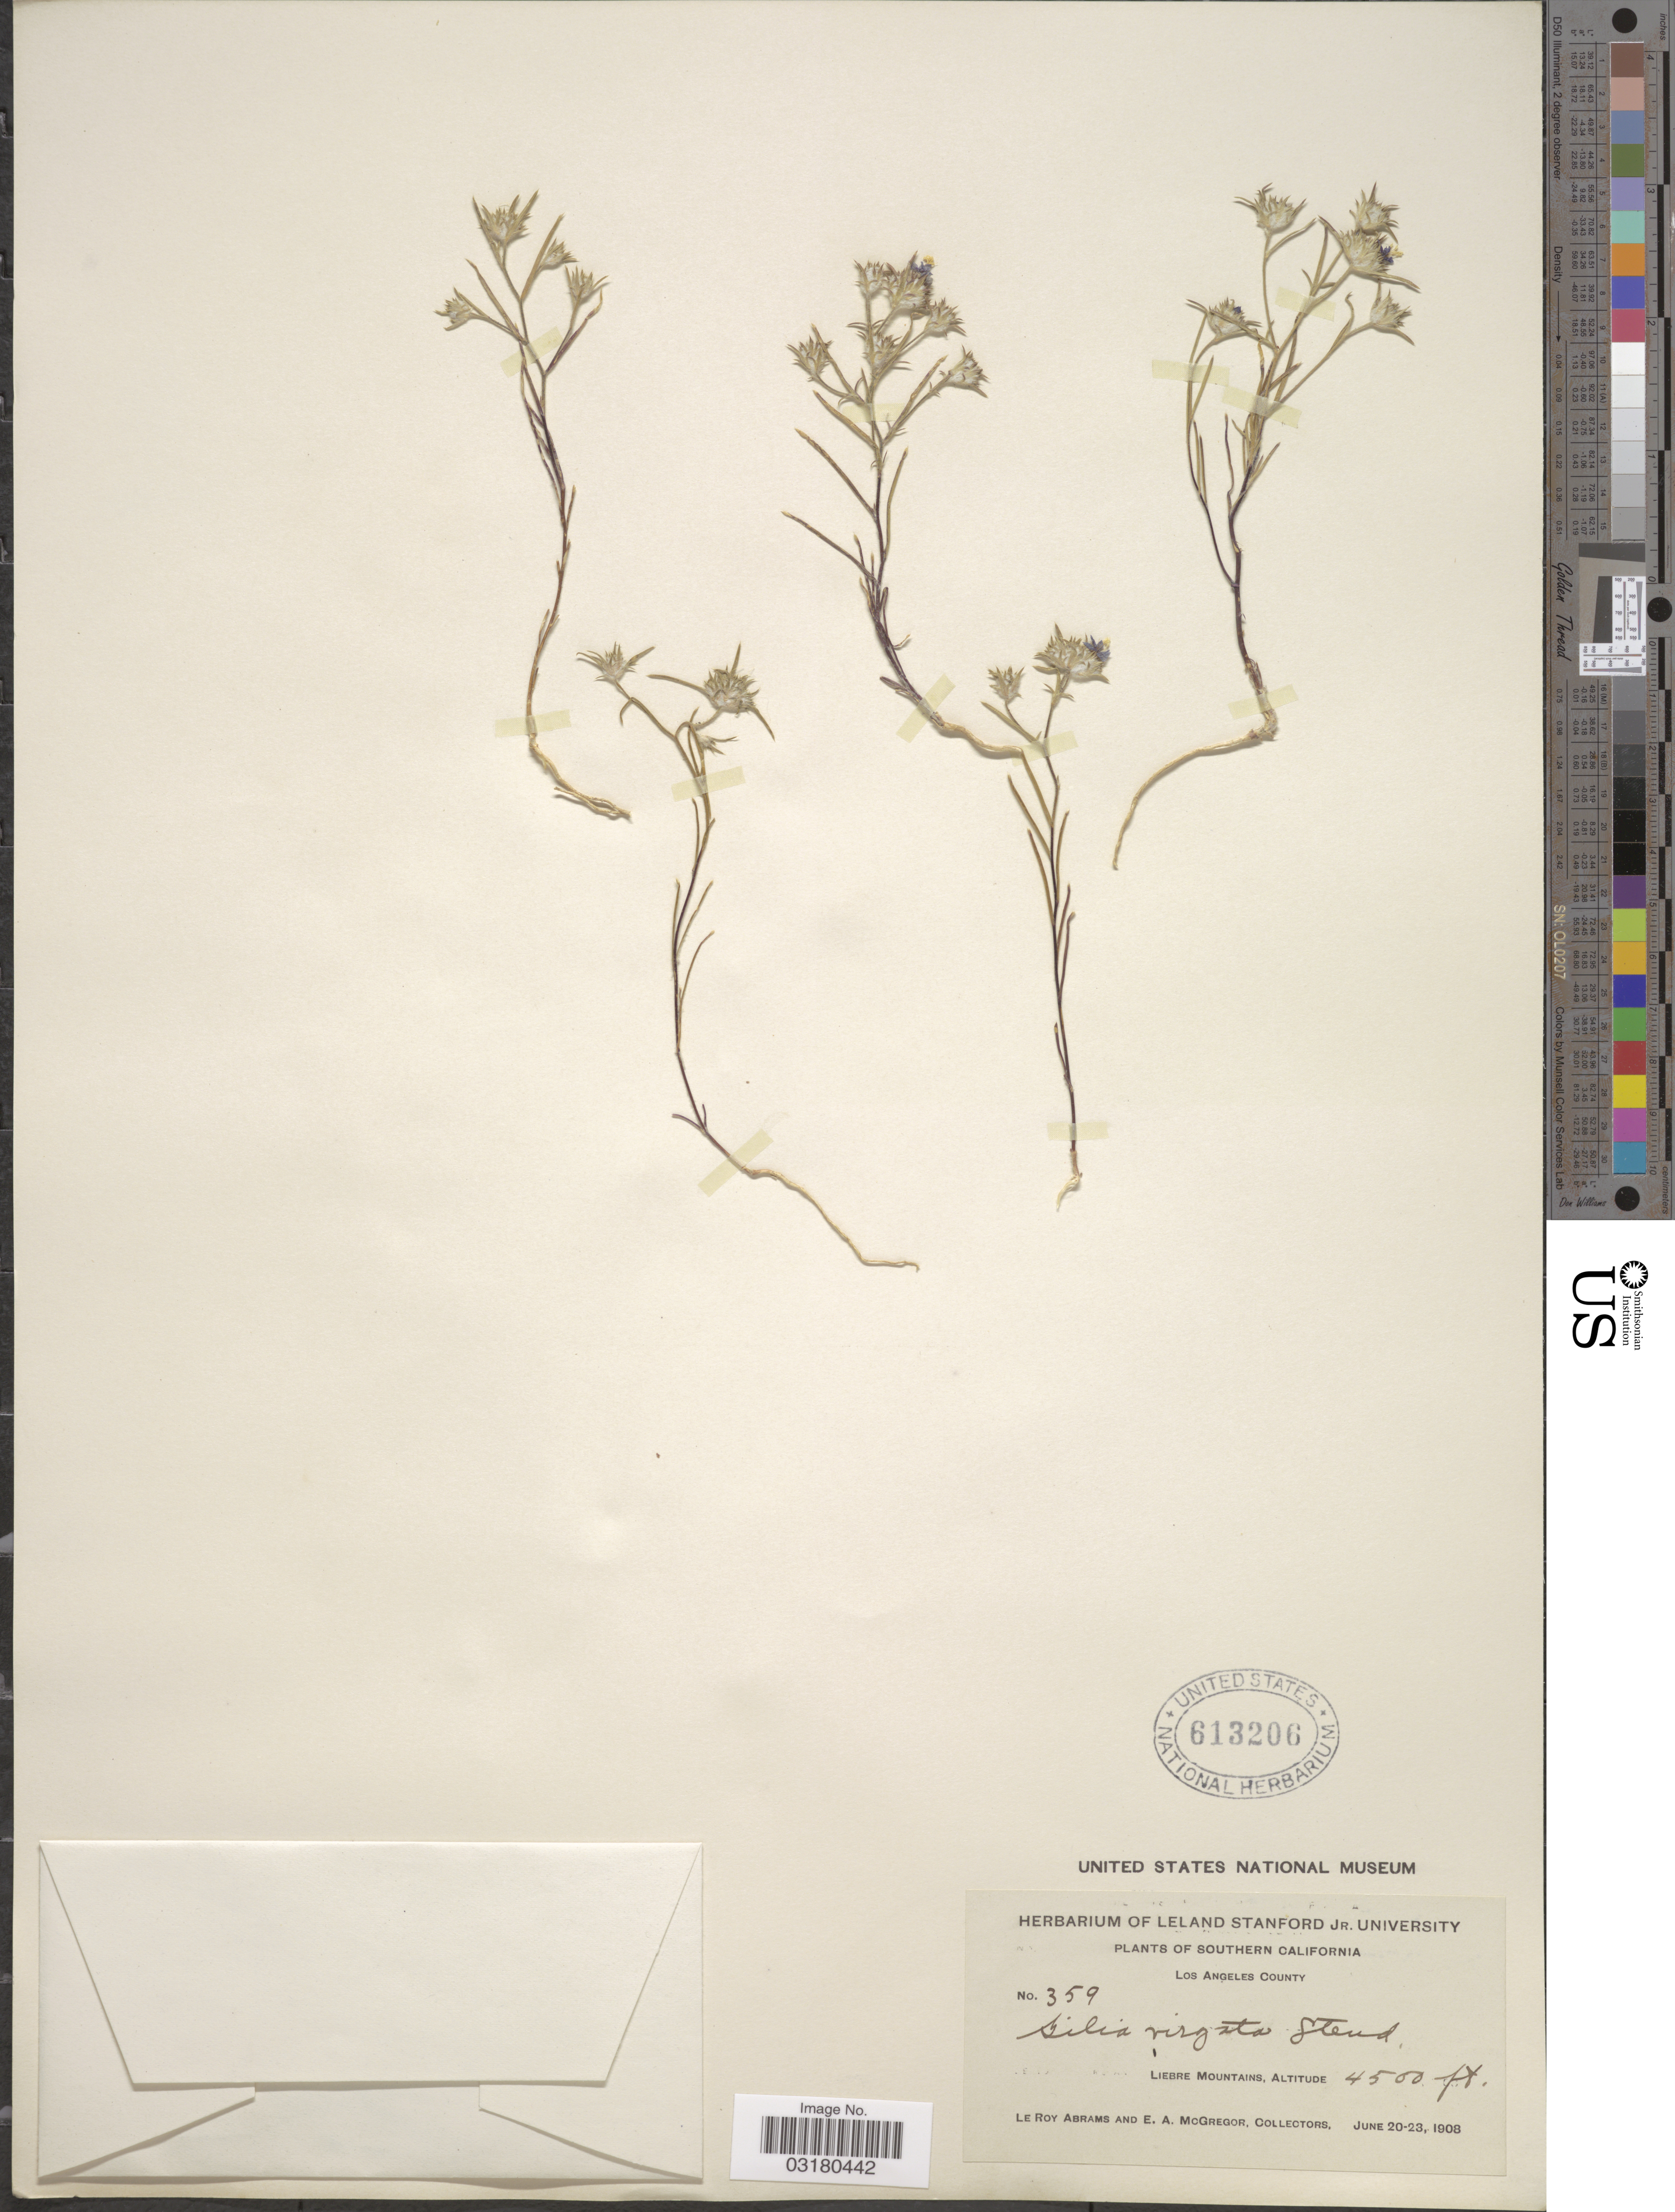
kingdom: Plantae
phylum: Tracheophyta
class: Magnoliopsida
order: Ericales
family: Polemoniaceae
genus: Eriastrum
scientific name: Eriastrum sapphirinum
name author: (Eastw.) H. Mason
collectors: L. Abrams & E. A. McGregor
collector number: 359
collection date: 1908-06-20/1908-06-23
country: United States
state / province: California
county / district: Los Angeles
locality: Southern California. Los Angeles County. Liebre Mountains.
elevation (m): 1372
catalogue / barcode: US 613206